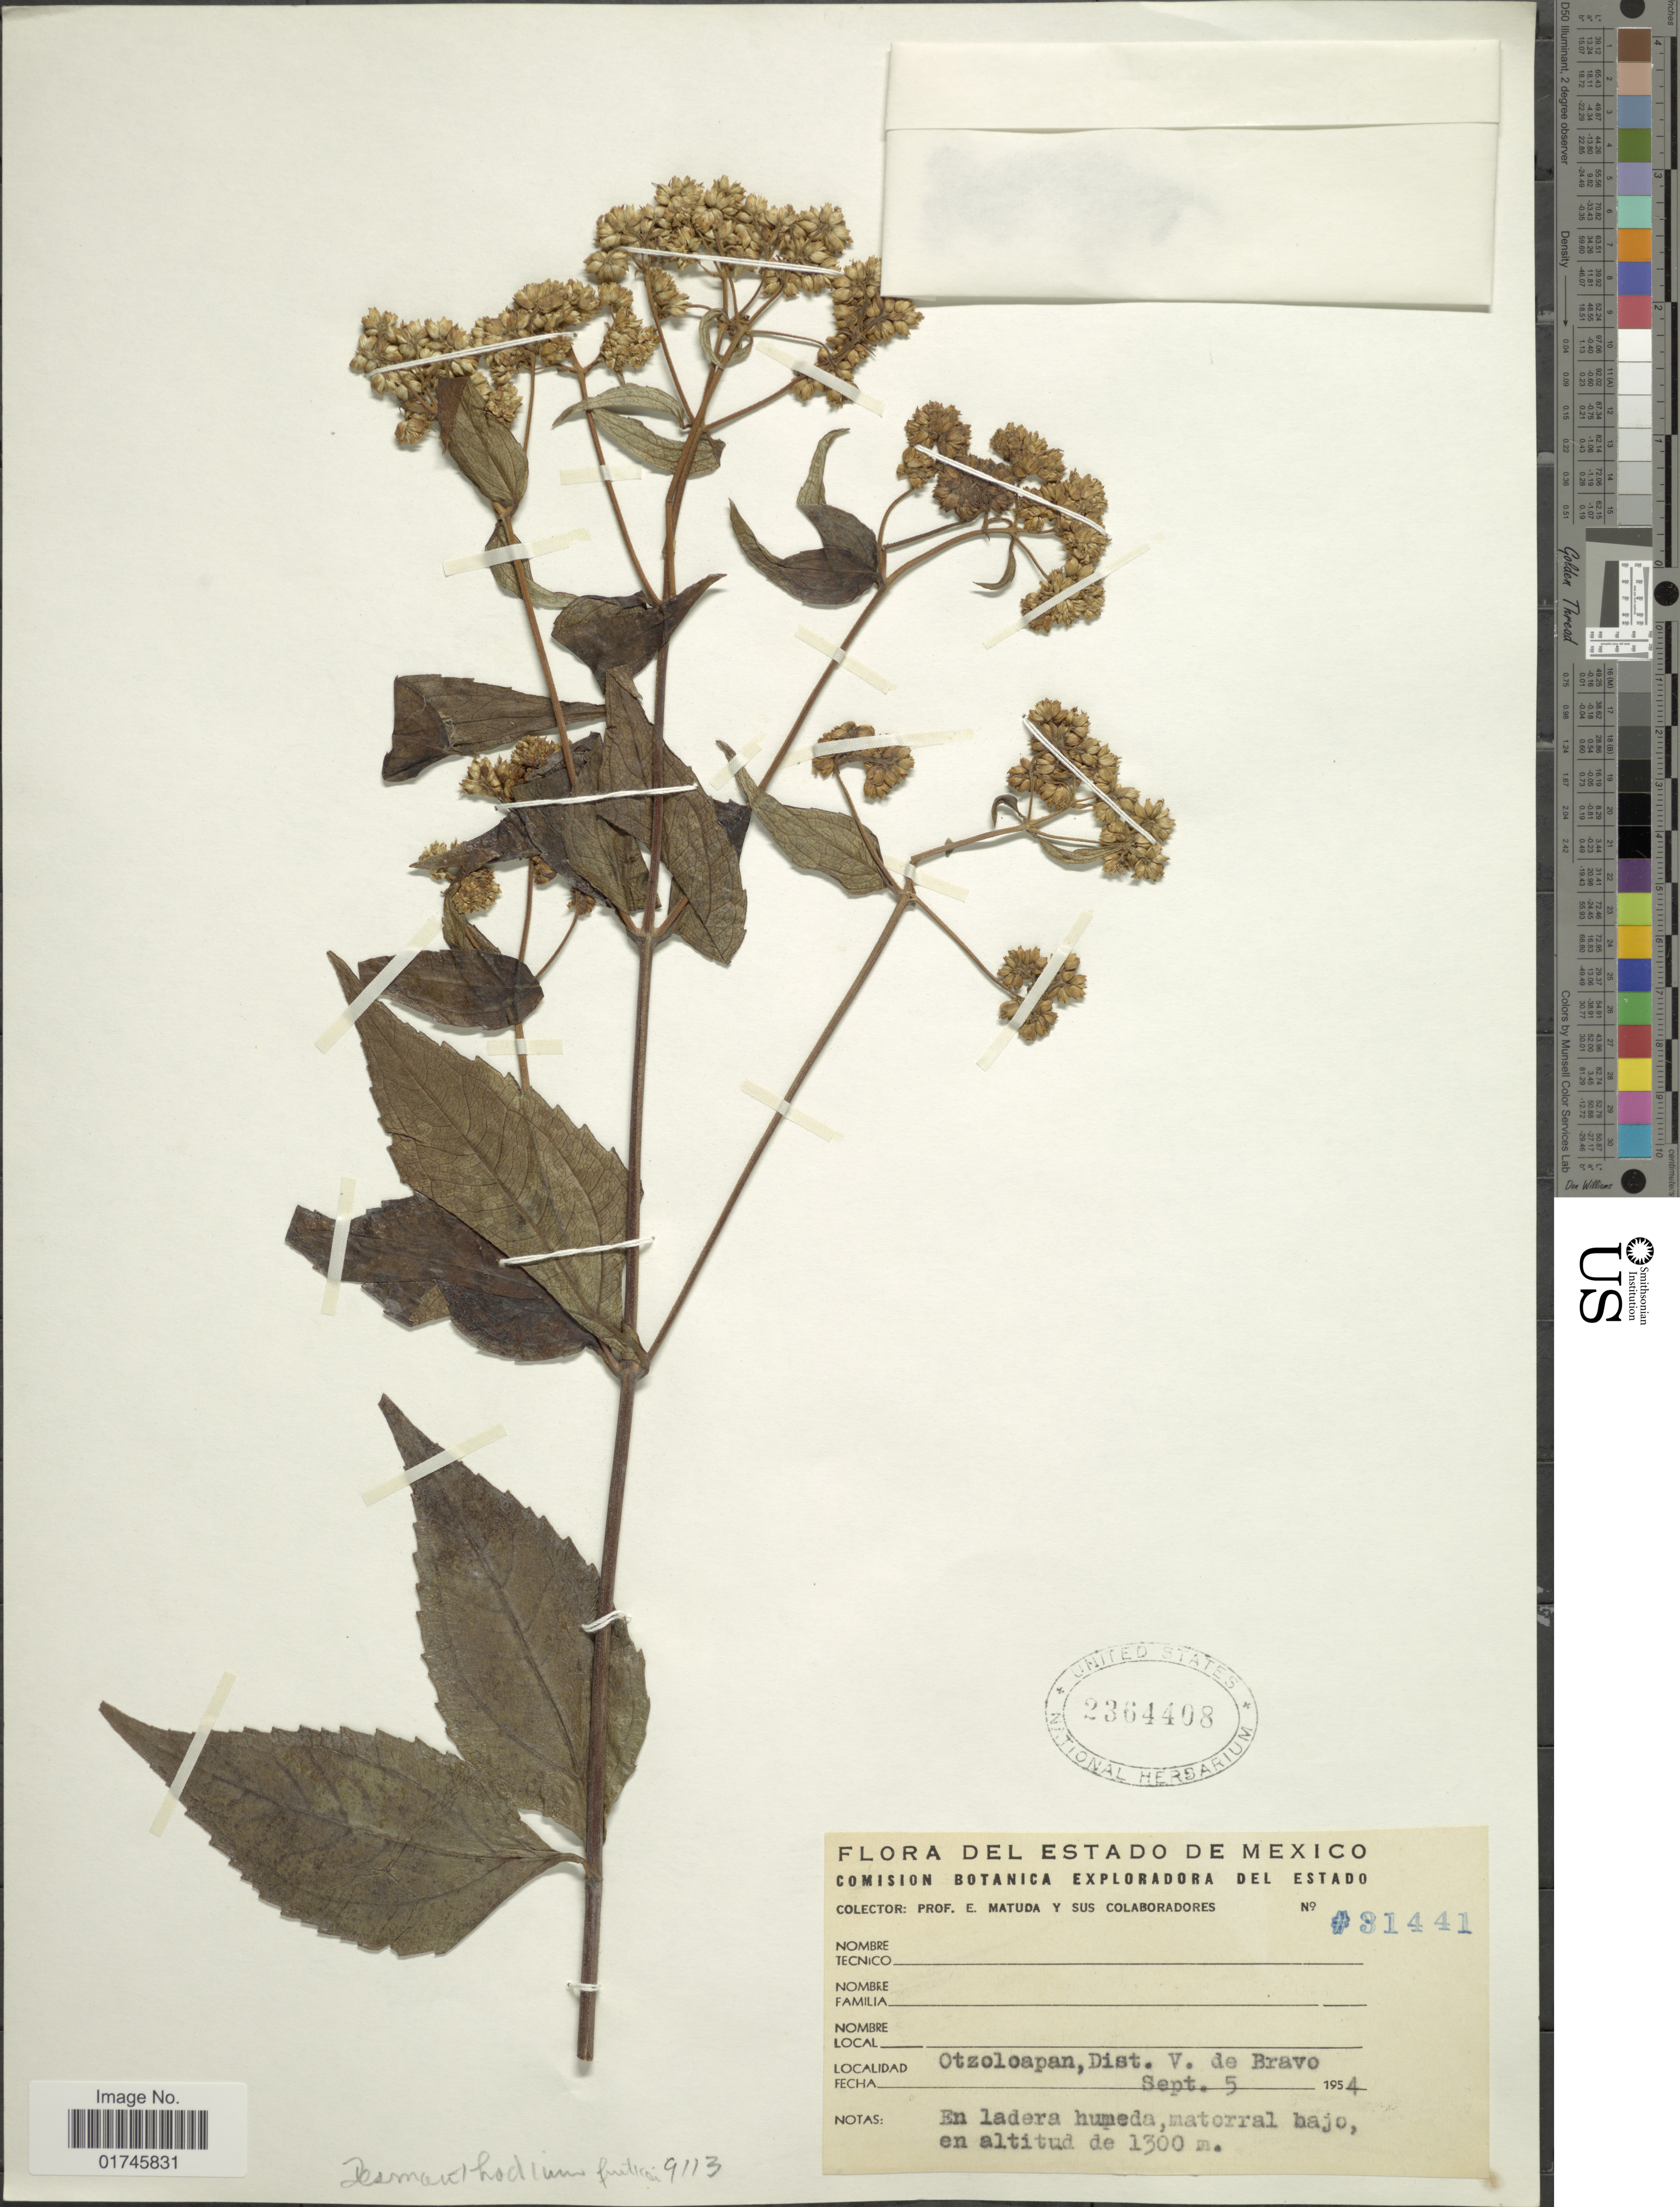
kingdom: Plantae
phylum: Tracheophyta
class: Magnoliopsida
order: Asterales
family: Asteraceae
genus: Desmanthodium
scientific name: Desmanthodium fruticosum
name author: Greenm.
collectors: E. Matuda & et al.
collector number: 31441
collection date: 1954-09-05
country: Mexico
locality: Otzoloapan, Dist. V de Bravo.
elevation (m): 1300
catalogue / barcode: US 2364408